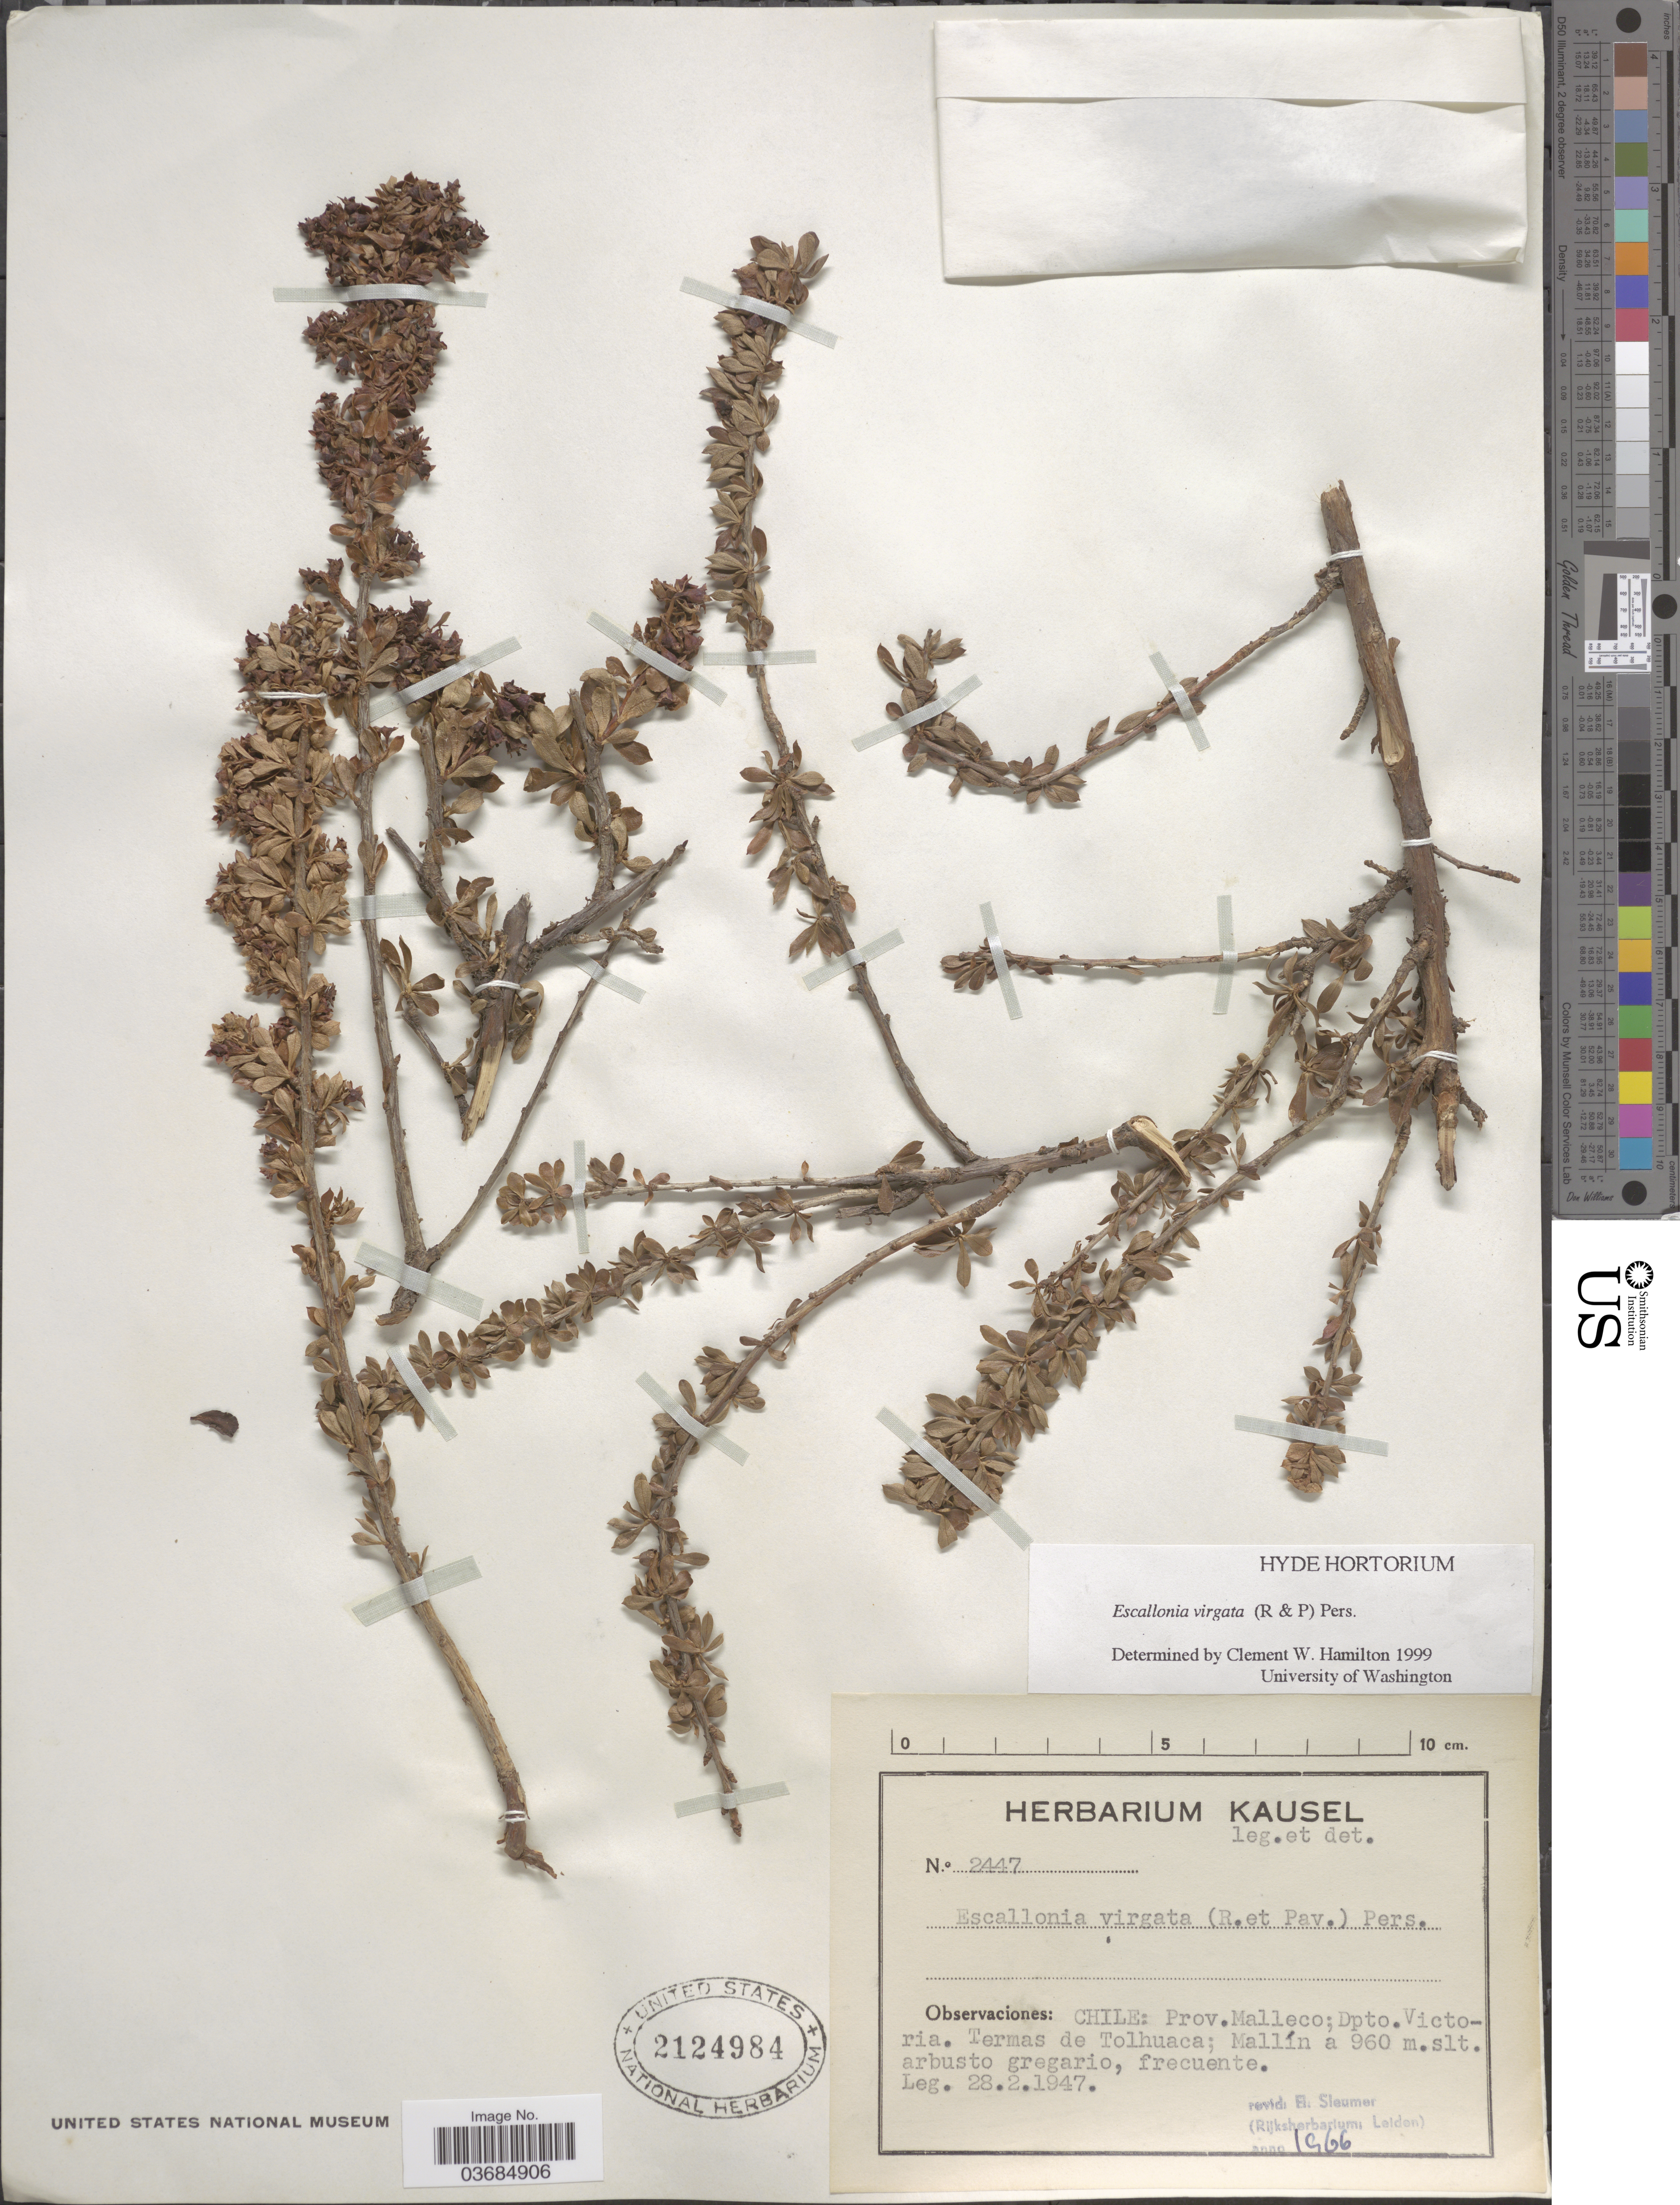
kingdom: Plantae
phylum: Tracheophyta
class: Magnoliopsida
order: Escalloniales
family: Escalloniaceae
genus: Escallonia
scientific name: Escallonia virgata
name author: (Ruiz & Pav.) Pers.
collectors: Ex herb. Kausel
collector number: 2447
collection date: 1947-02-28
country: Chile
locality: Prov. Malleco; Dpto. Victoria. Termas de Tolhuaca; Mallín.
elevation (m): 950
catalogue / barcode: US 2124984